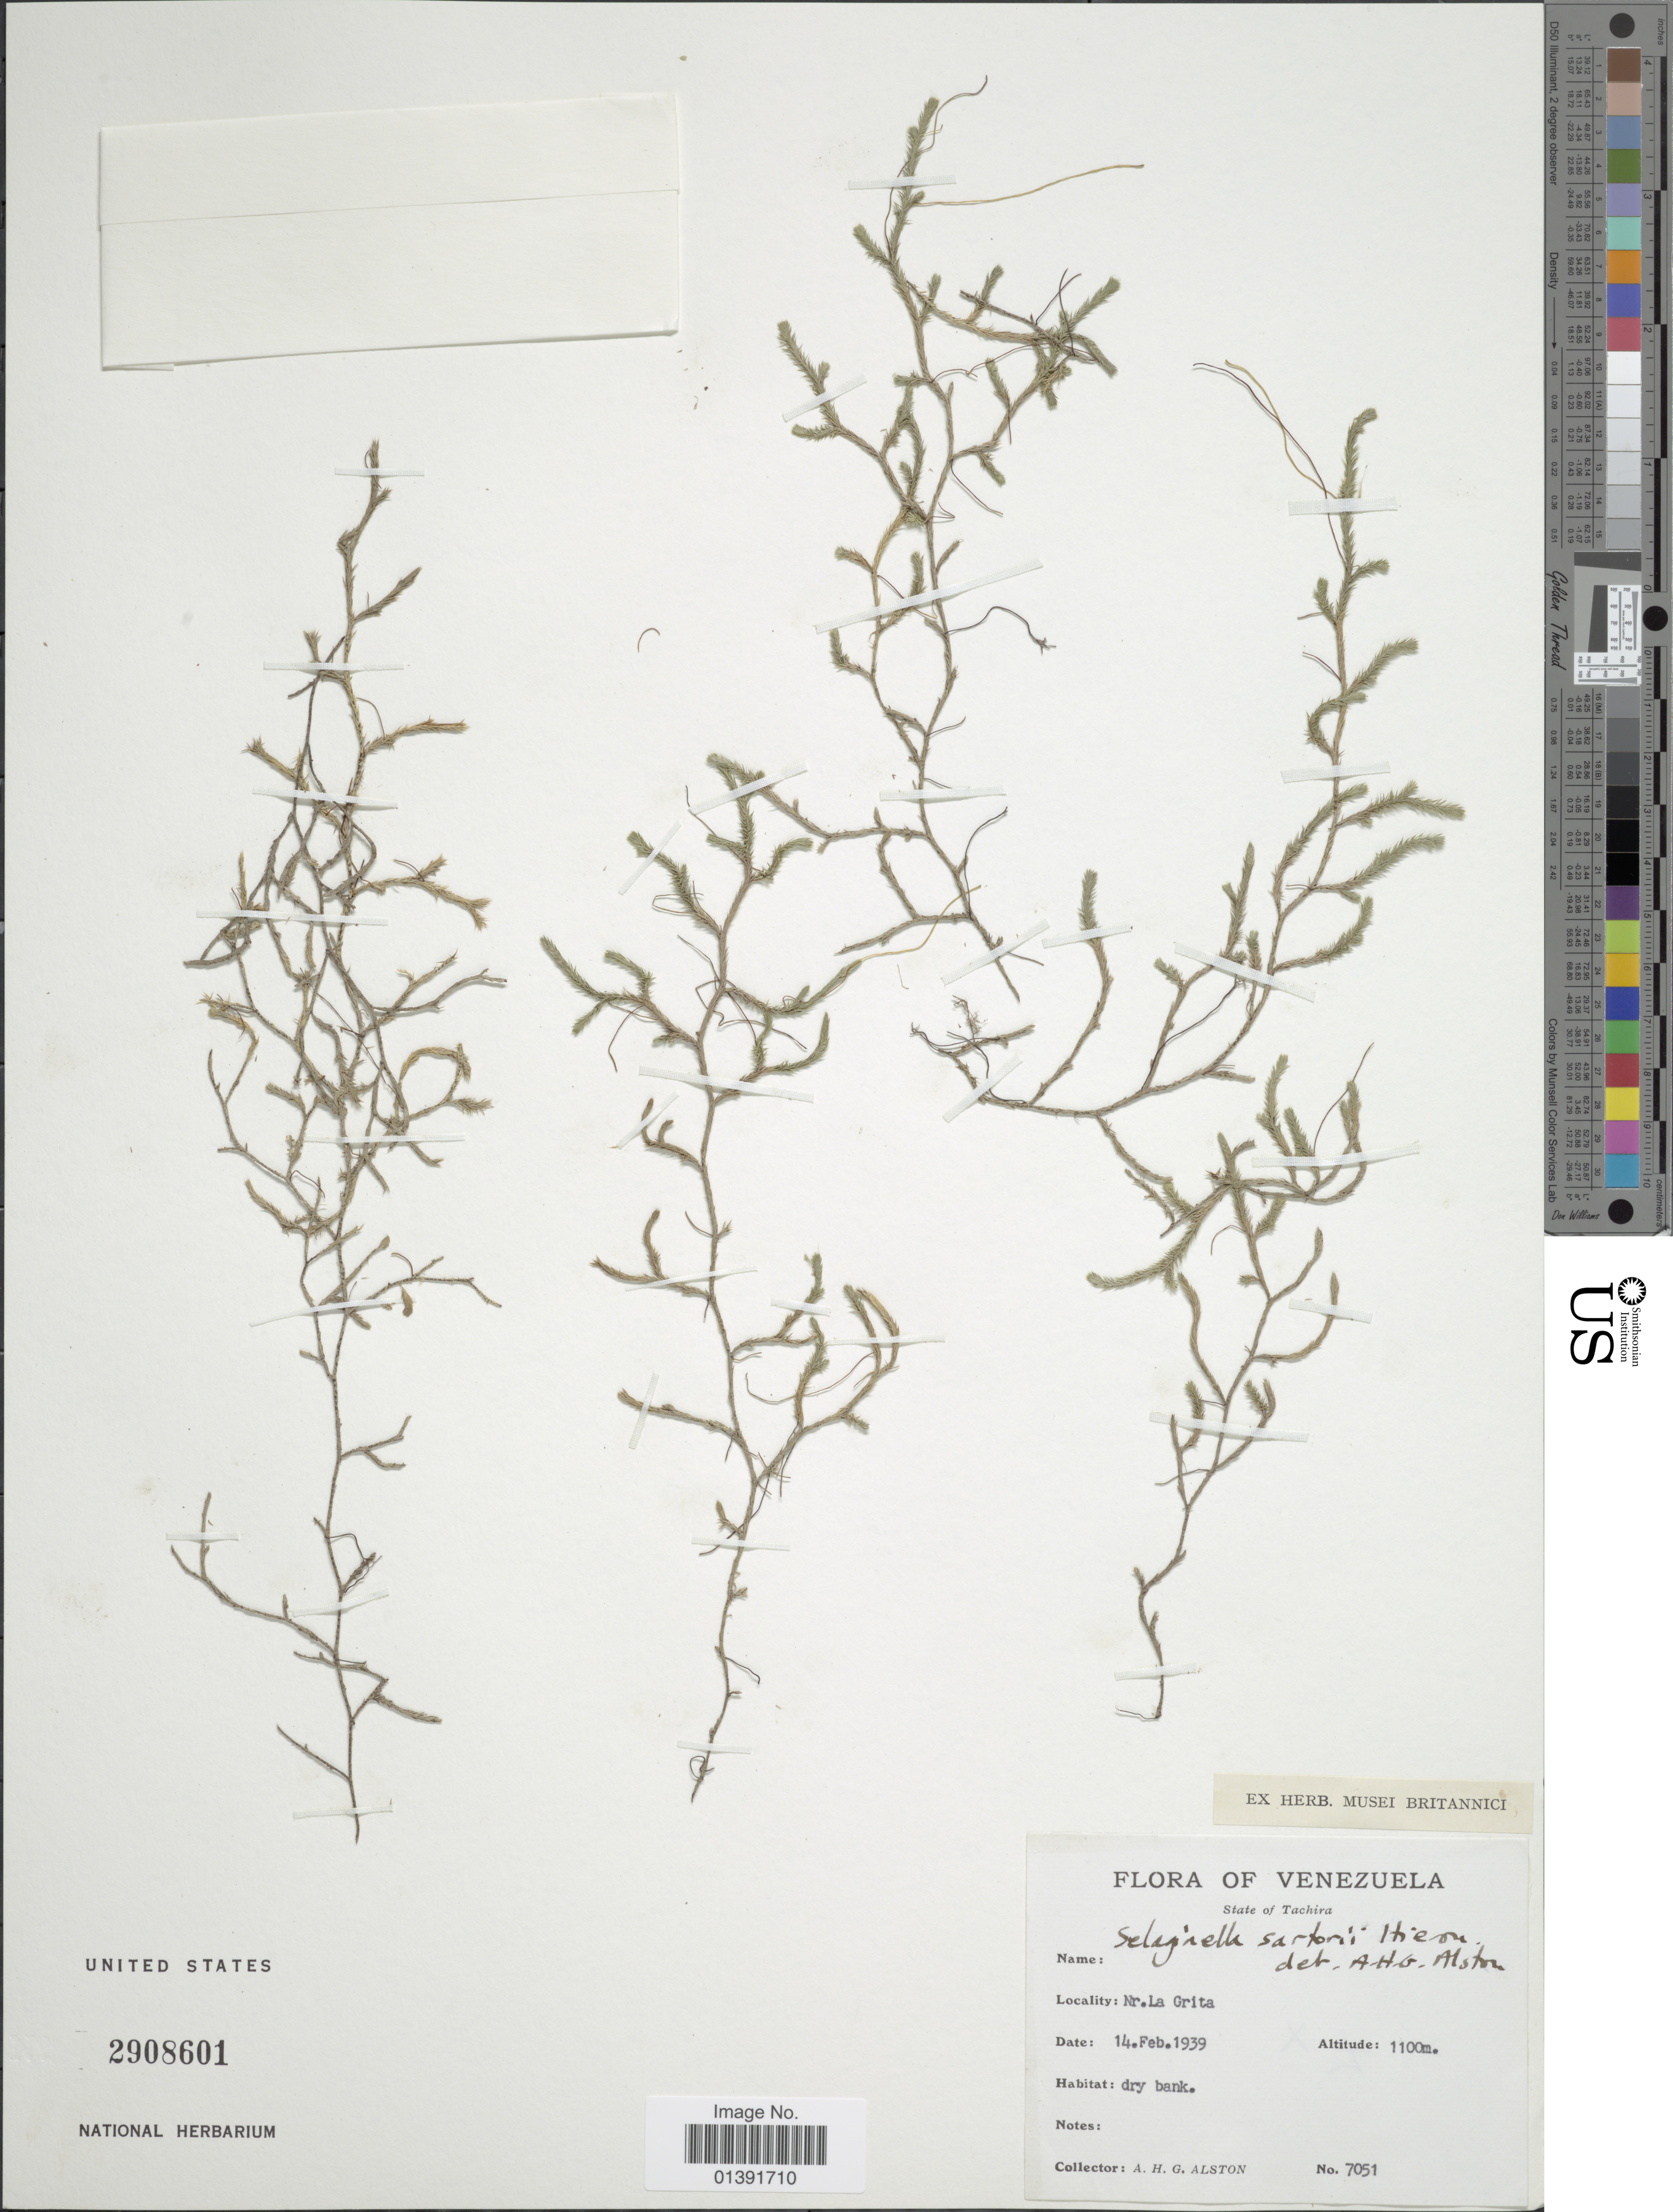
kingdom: Plantae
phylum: Tracheophyta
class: Lycopodiopsida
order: Selaginellales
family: Selaginellaceae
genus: Selaginella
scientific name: Selaginella sartorii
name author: Hieron.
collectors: A. H. Alston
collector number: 7051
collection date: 1939-02-14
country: Venezuela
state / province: Tachira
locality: Nr. La Grita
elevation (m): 1100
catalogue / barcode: US 2908601